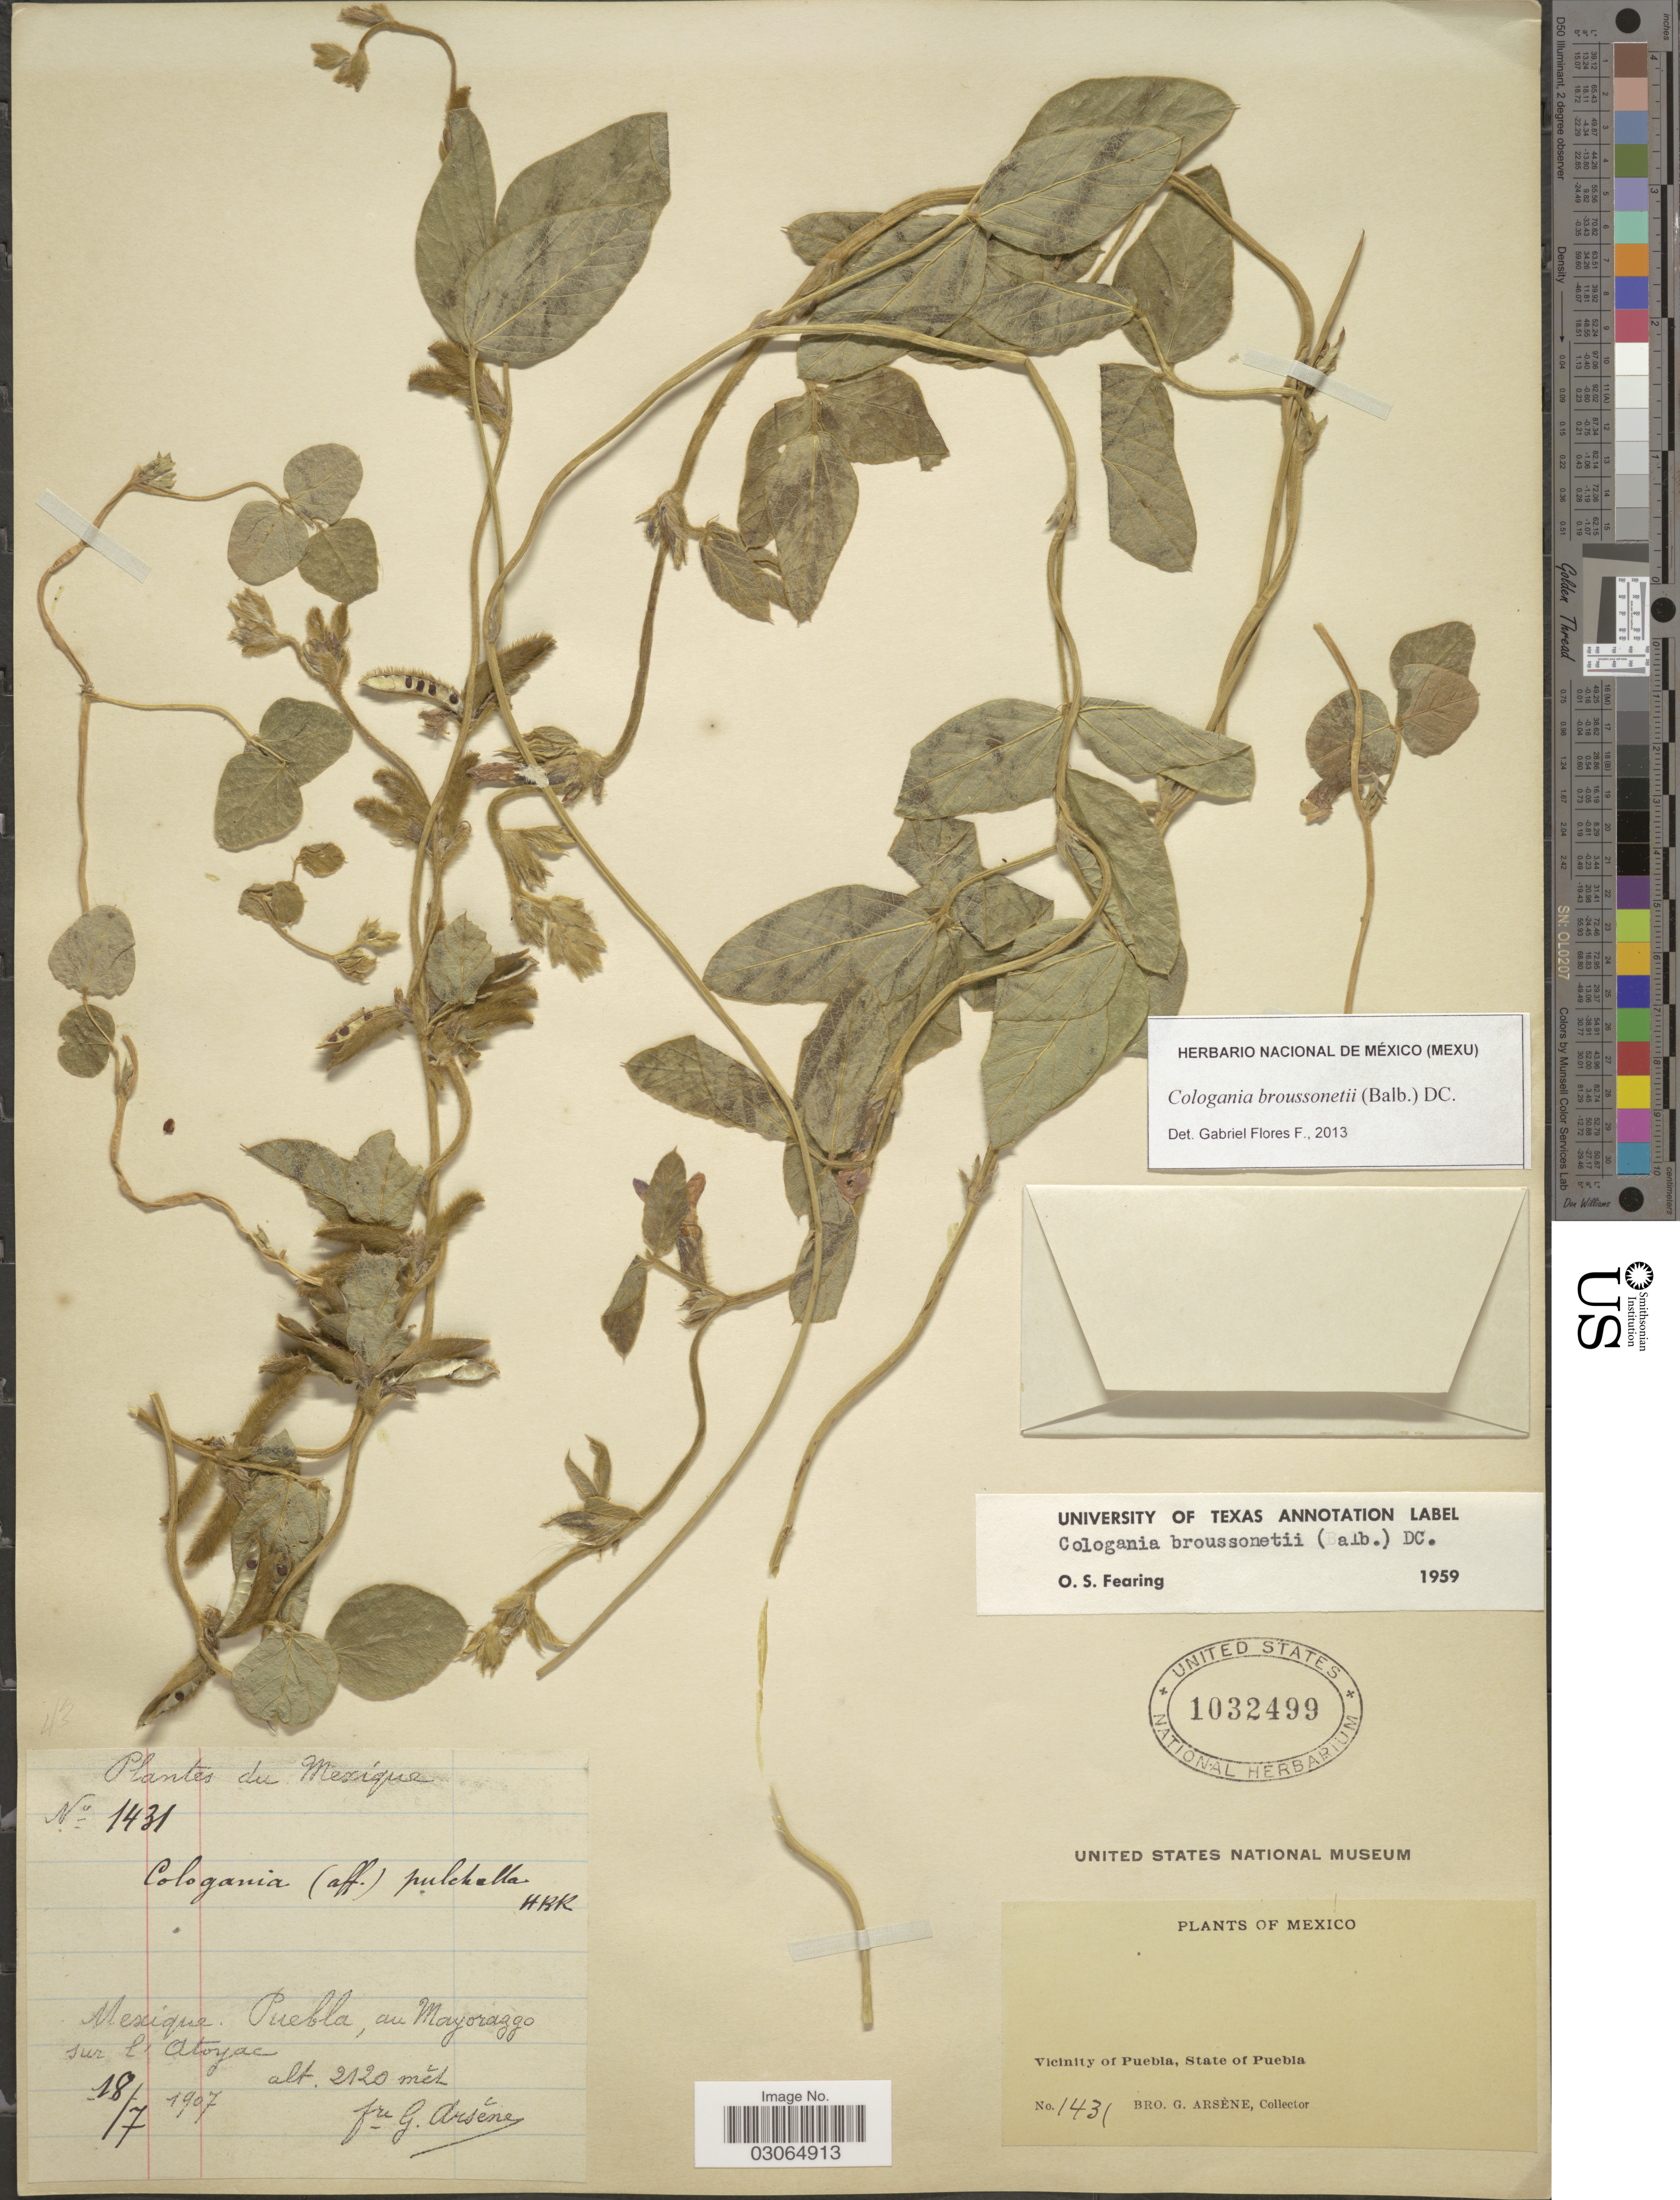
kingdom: Plantae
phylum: Tracheophyta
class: Magnoliopsida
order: Fabales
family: Fabaceae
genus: Cologania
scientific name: Cologania broussonetii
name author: (Balb.) DC.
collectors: Bro. G. Arsène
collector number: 1431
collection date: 1907-07-18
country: Mexico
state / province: Puebla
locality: Vicinity of Puebla. Au Mayorazgo sur l'Atoyac.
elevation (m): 2120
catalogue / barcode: US 1032499